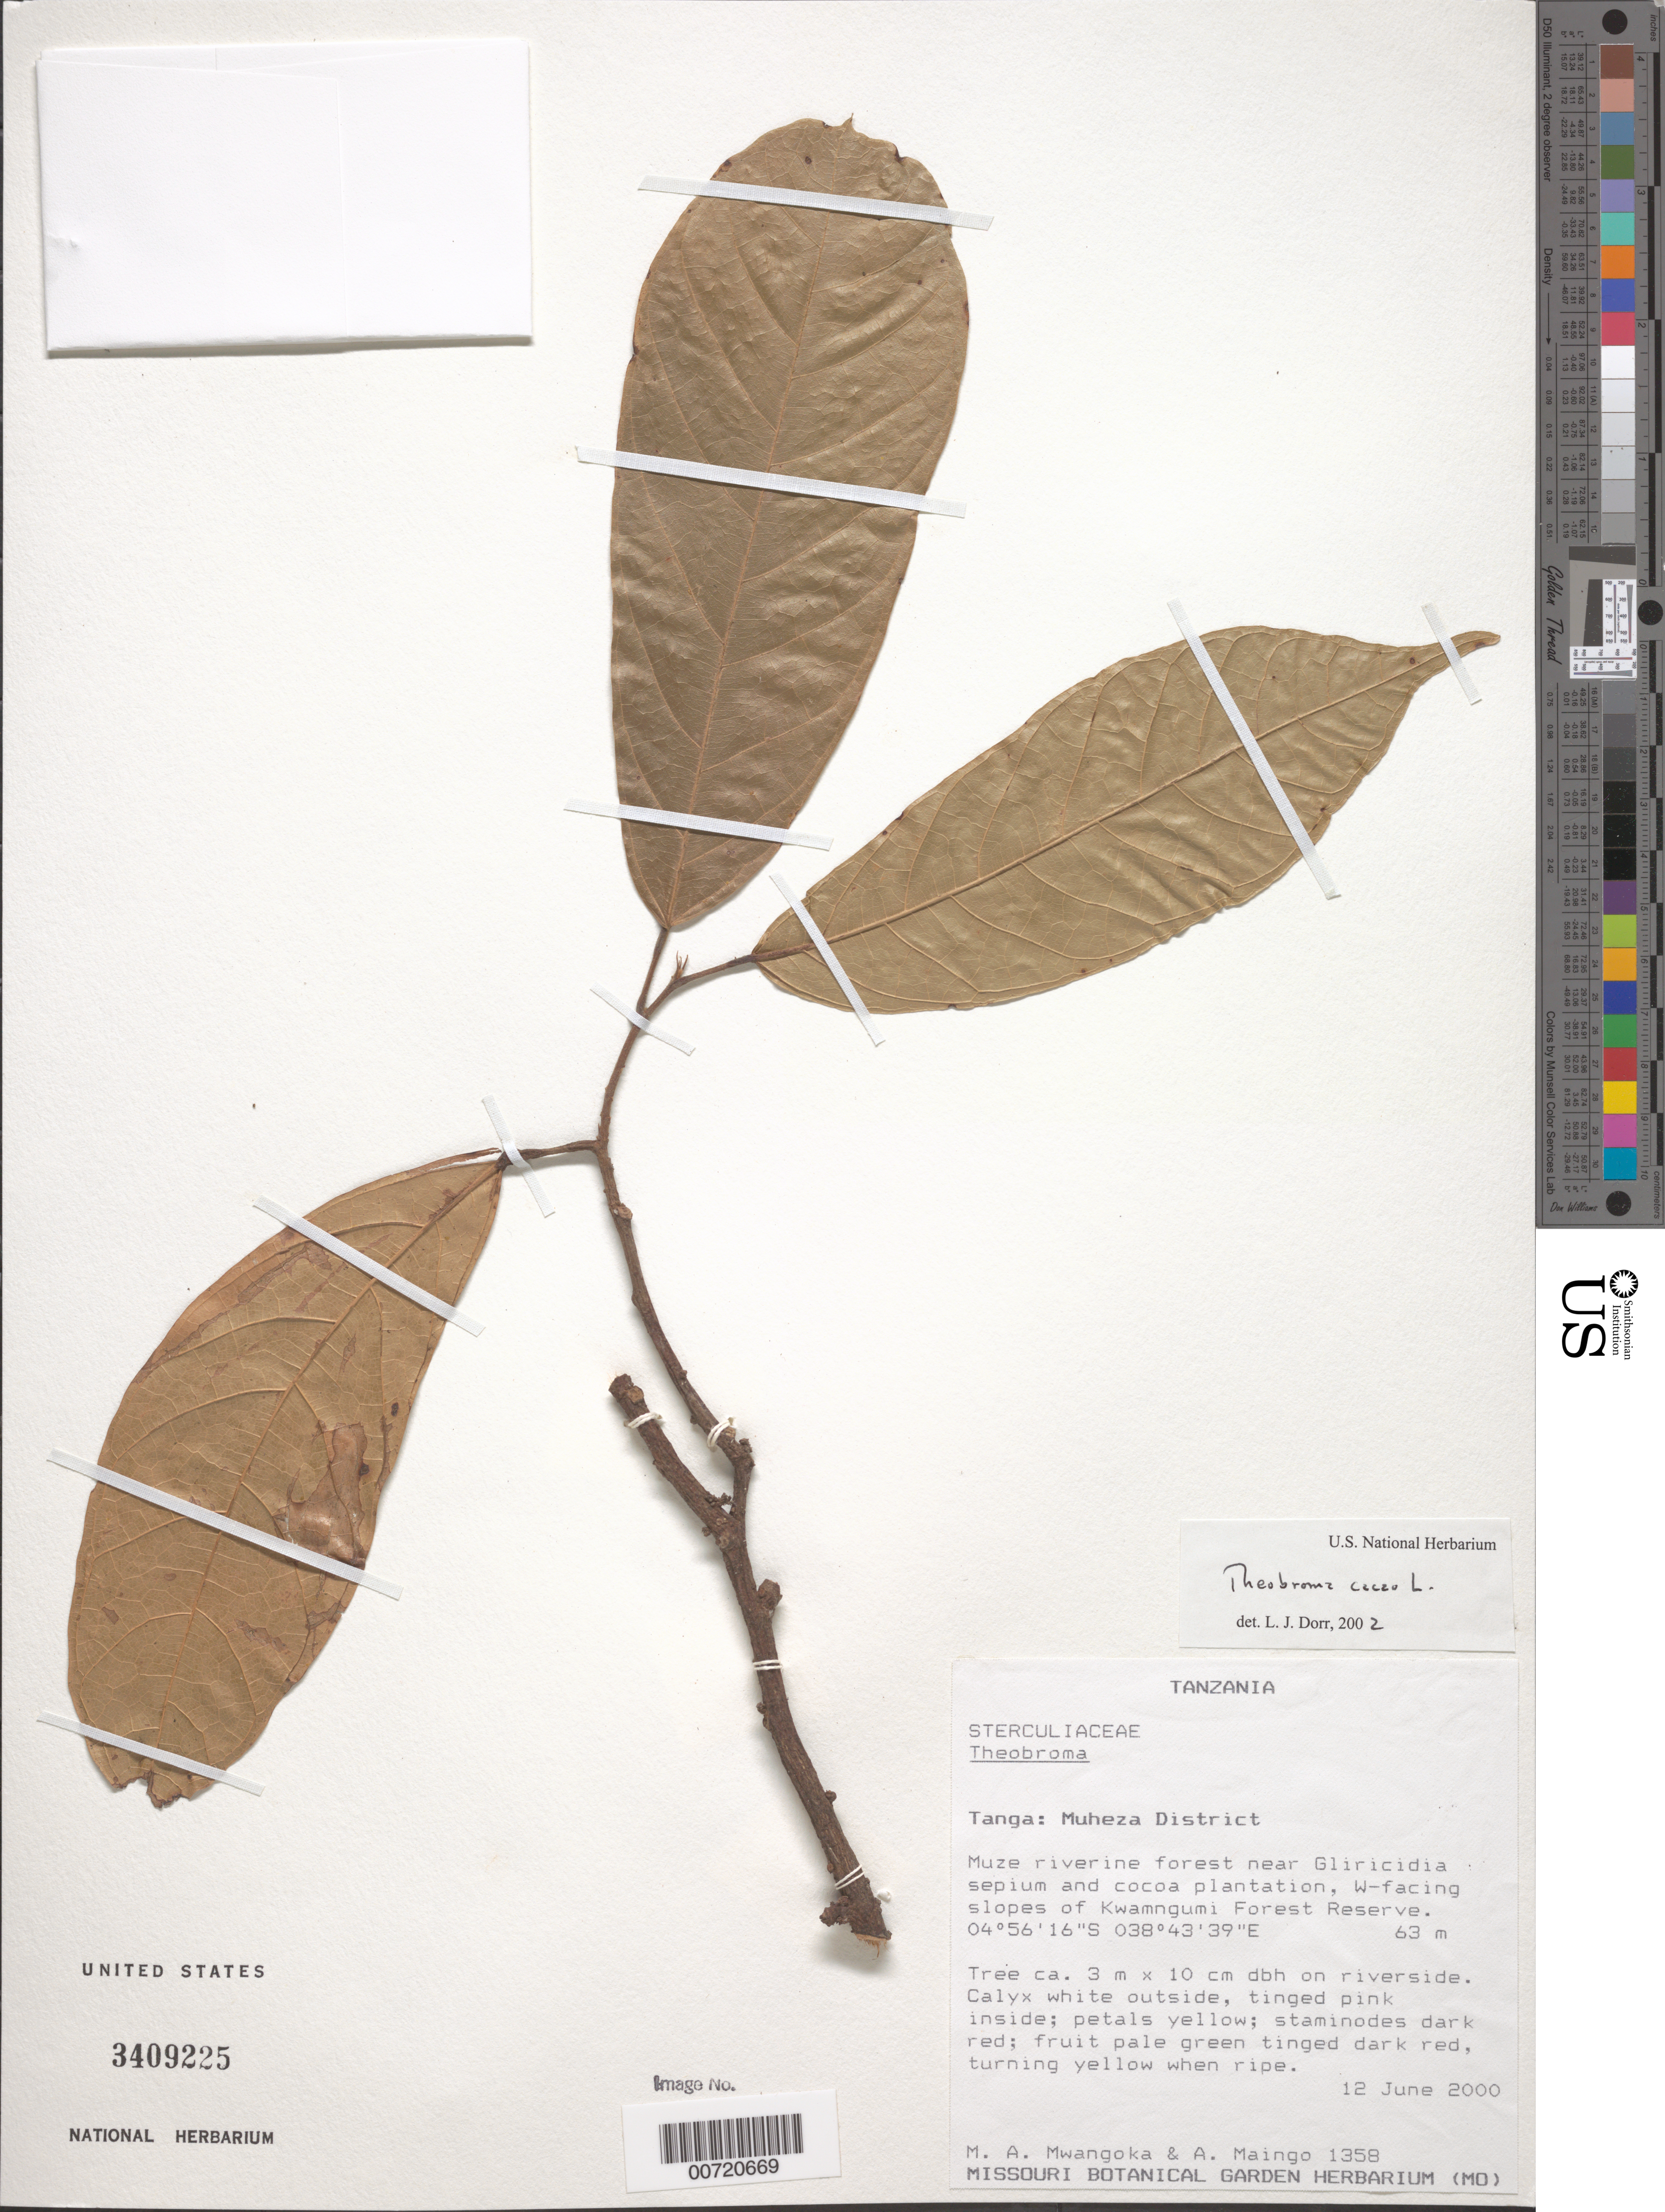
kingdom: Plantae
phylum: Tracheophyta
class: Magnoliopsida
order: Malvales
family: Malvaceae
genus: Theobroma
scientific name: Theobroma cacao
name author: L.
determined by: Dorr, L. J., (BOT), Smithsonian Institution - National Museum of Natural History (UNITED STATES)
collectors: M. Mwanagoka & A. Maingo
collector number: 1358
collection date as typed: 12 Jun 2000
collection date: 2000-06-12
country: Tanzania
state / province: Tanga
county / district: Muheza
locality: Muze riverine forest near Gliricidia sepium and cocoa plantation, W-facing slopes of Kwamngumi Forest Reserve.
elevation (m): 63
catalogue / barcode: US 3409225